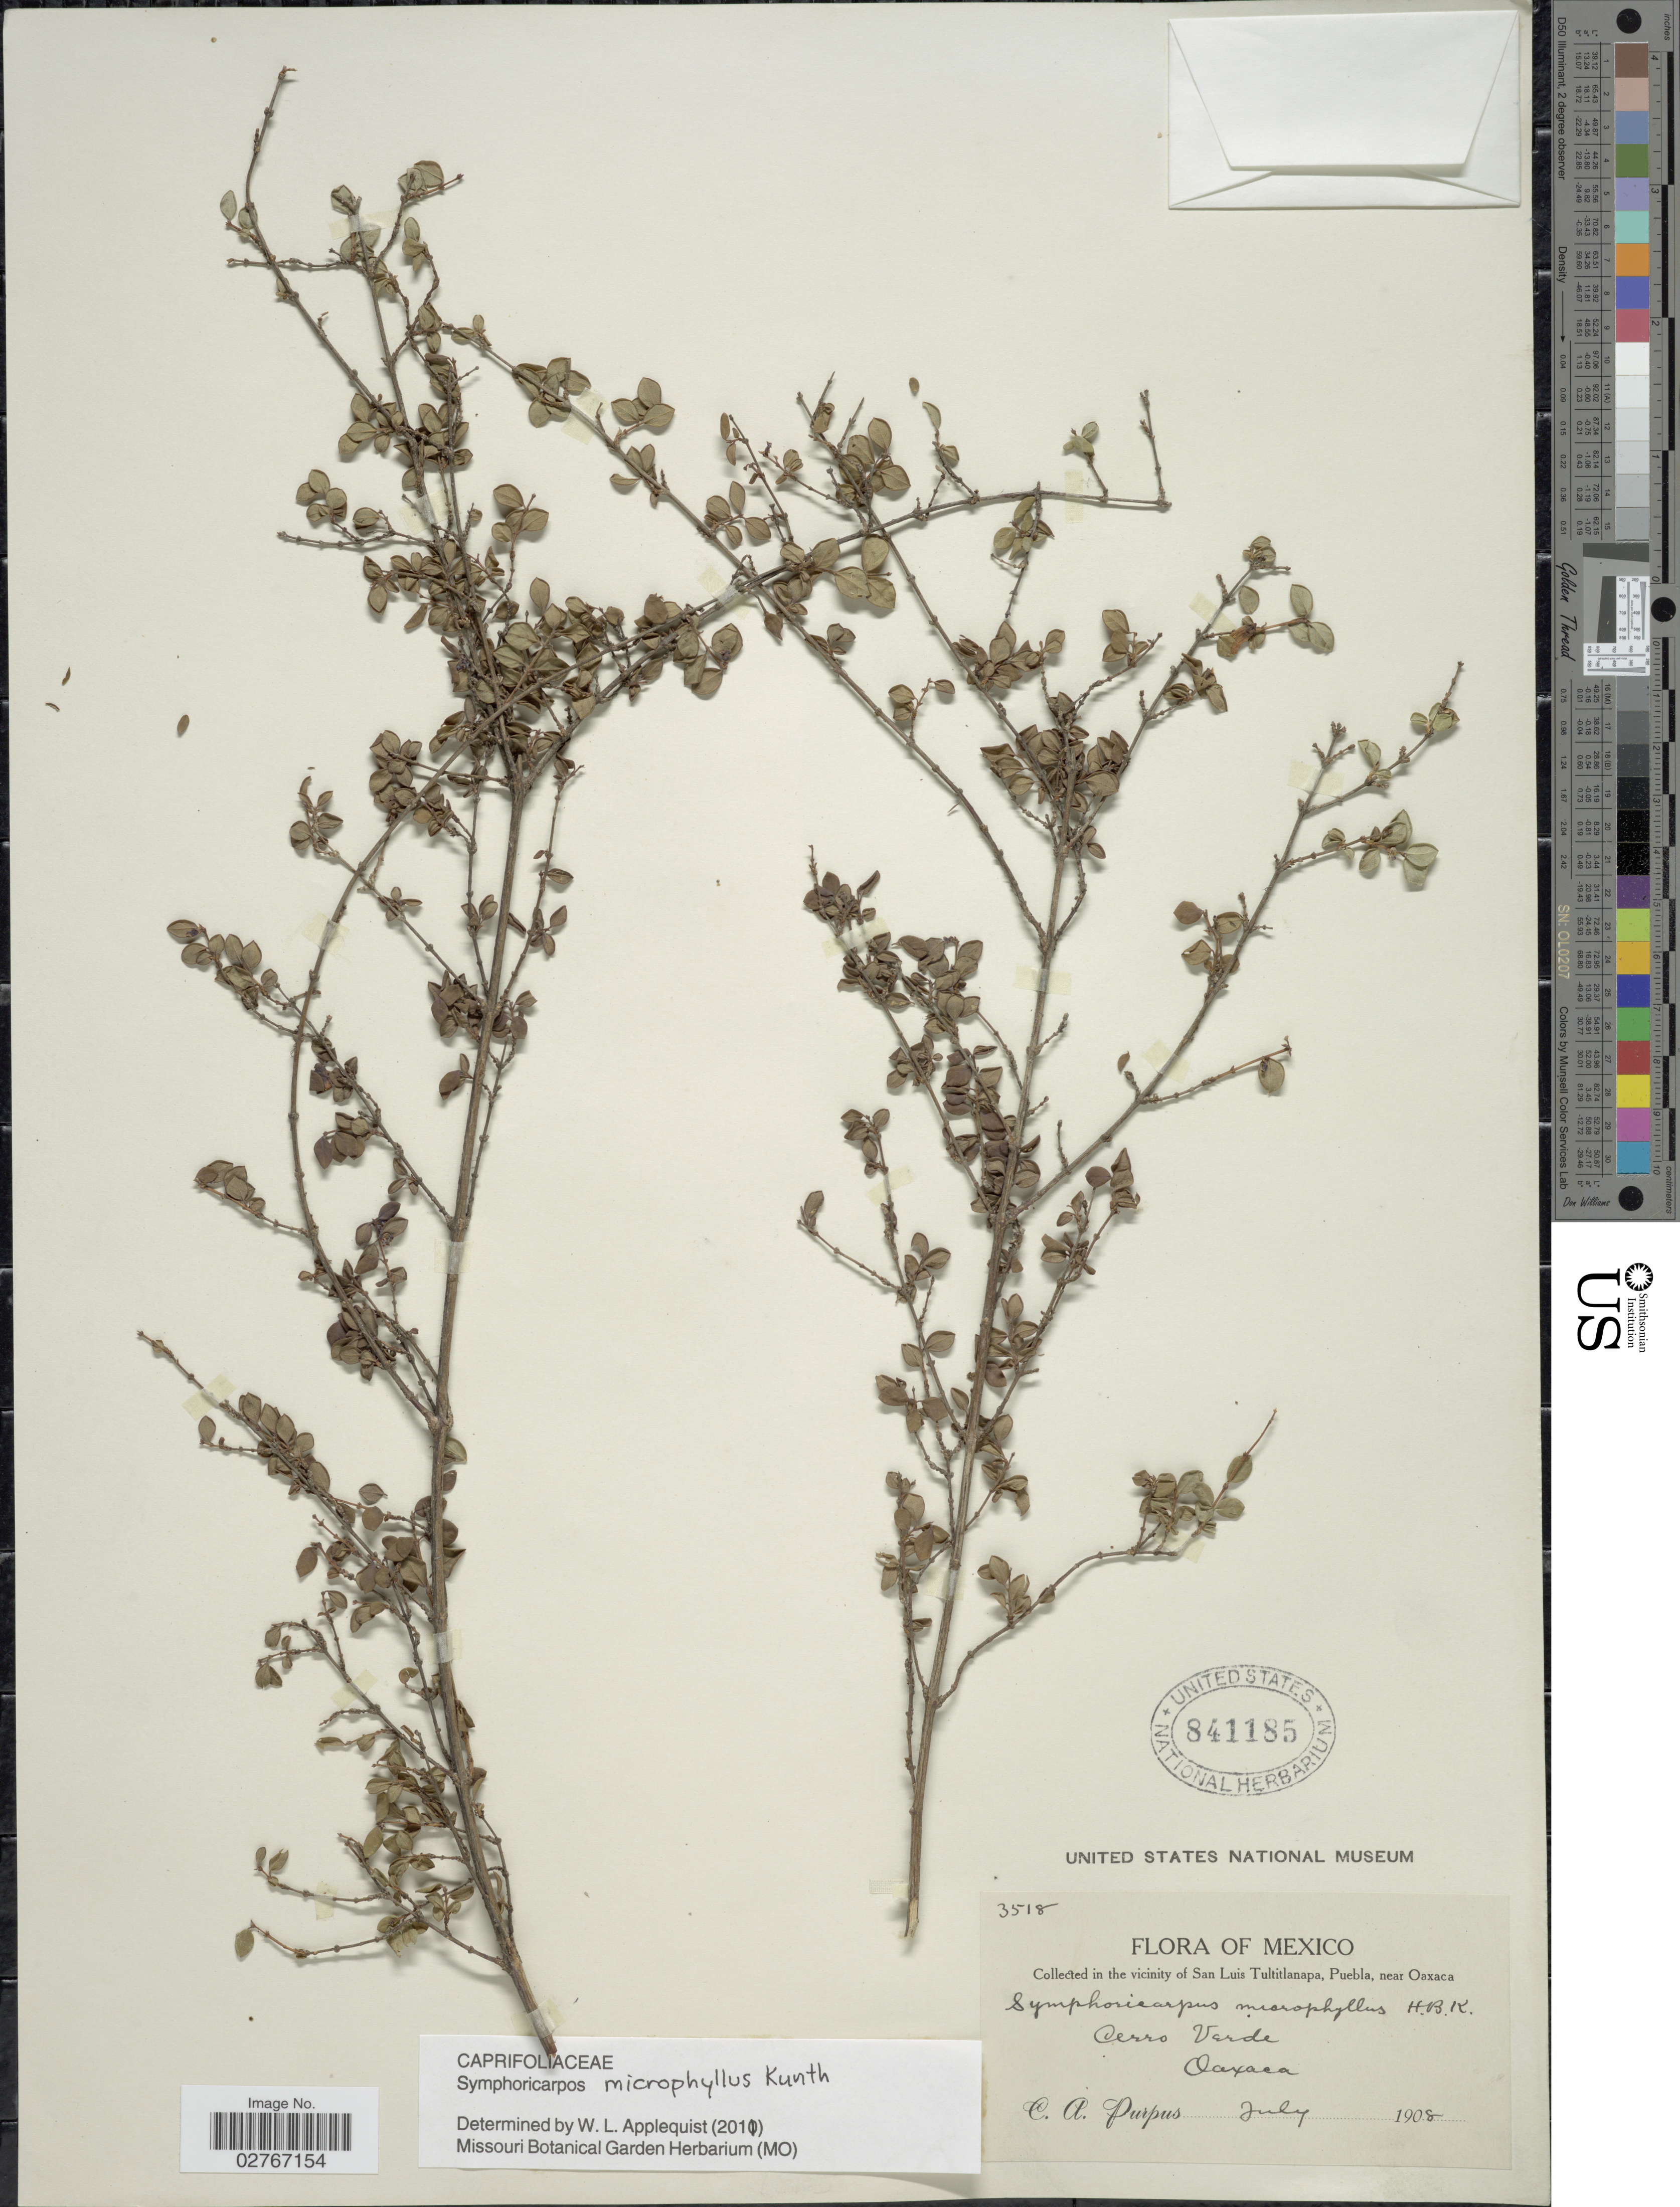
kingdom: Plantae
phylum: Tracheophyta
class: Magnoliopsida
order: Dipsacales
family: Caprifoliaceae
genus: Symphoricarpos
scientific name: Symphoricarpos microphyllus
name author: Kunth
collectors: C. A. Purpus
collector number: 3518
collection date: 1908-07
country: Mexico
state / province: Oaxaca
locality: In the vicinity of San Luis Tultitlanapa, Puebla, near Oaxaca.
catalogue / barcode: US 841185